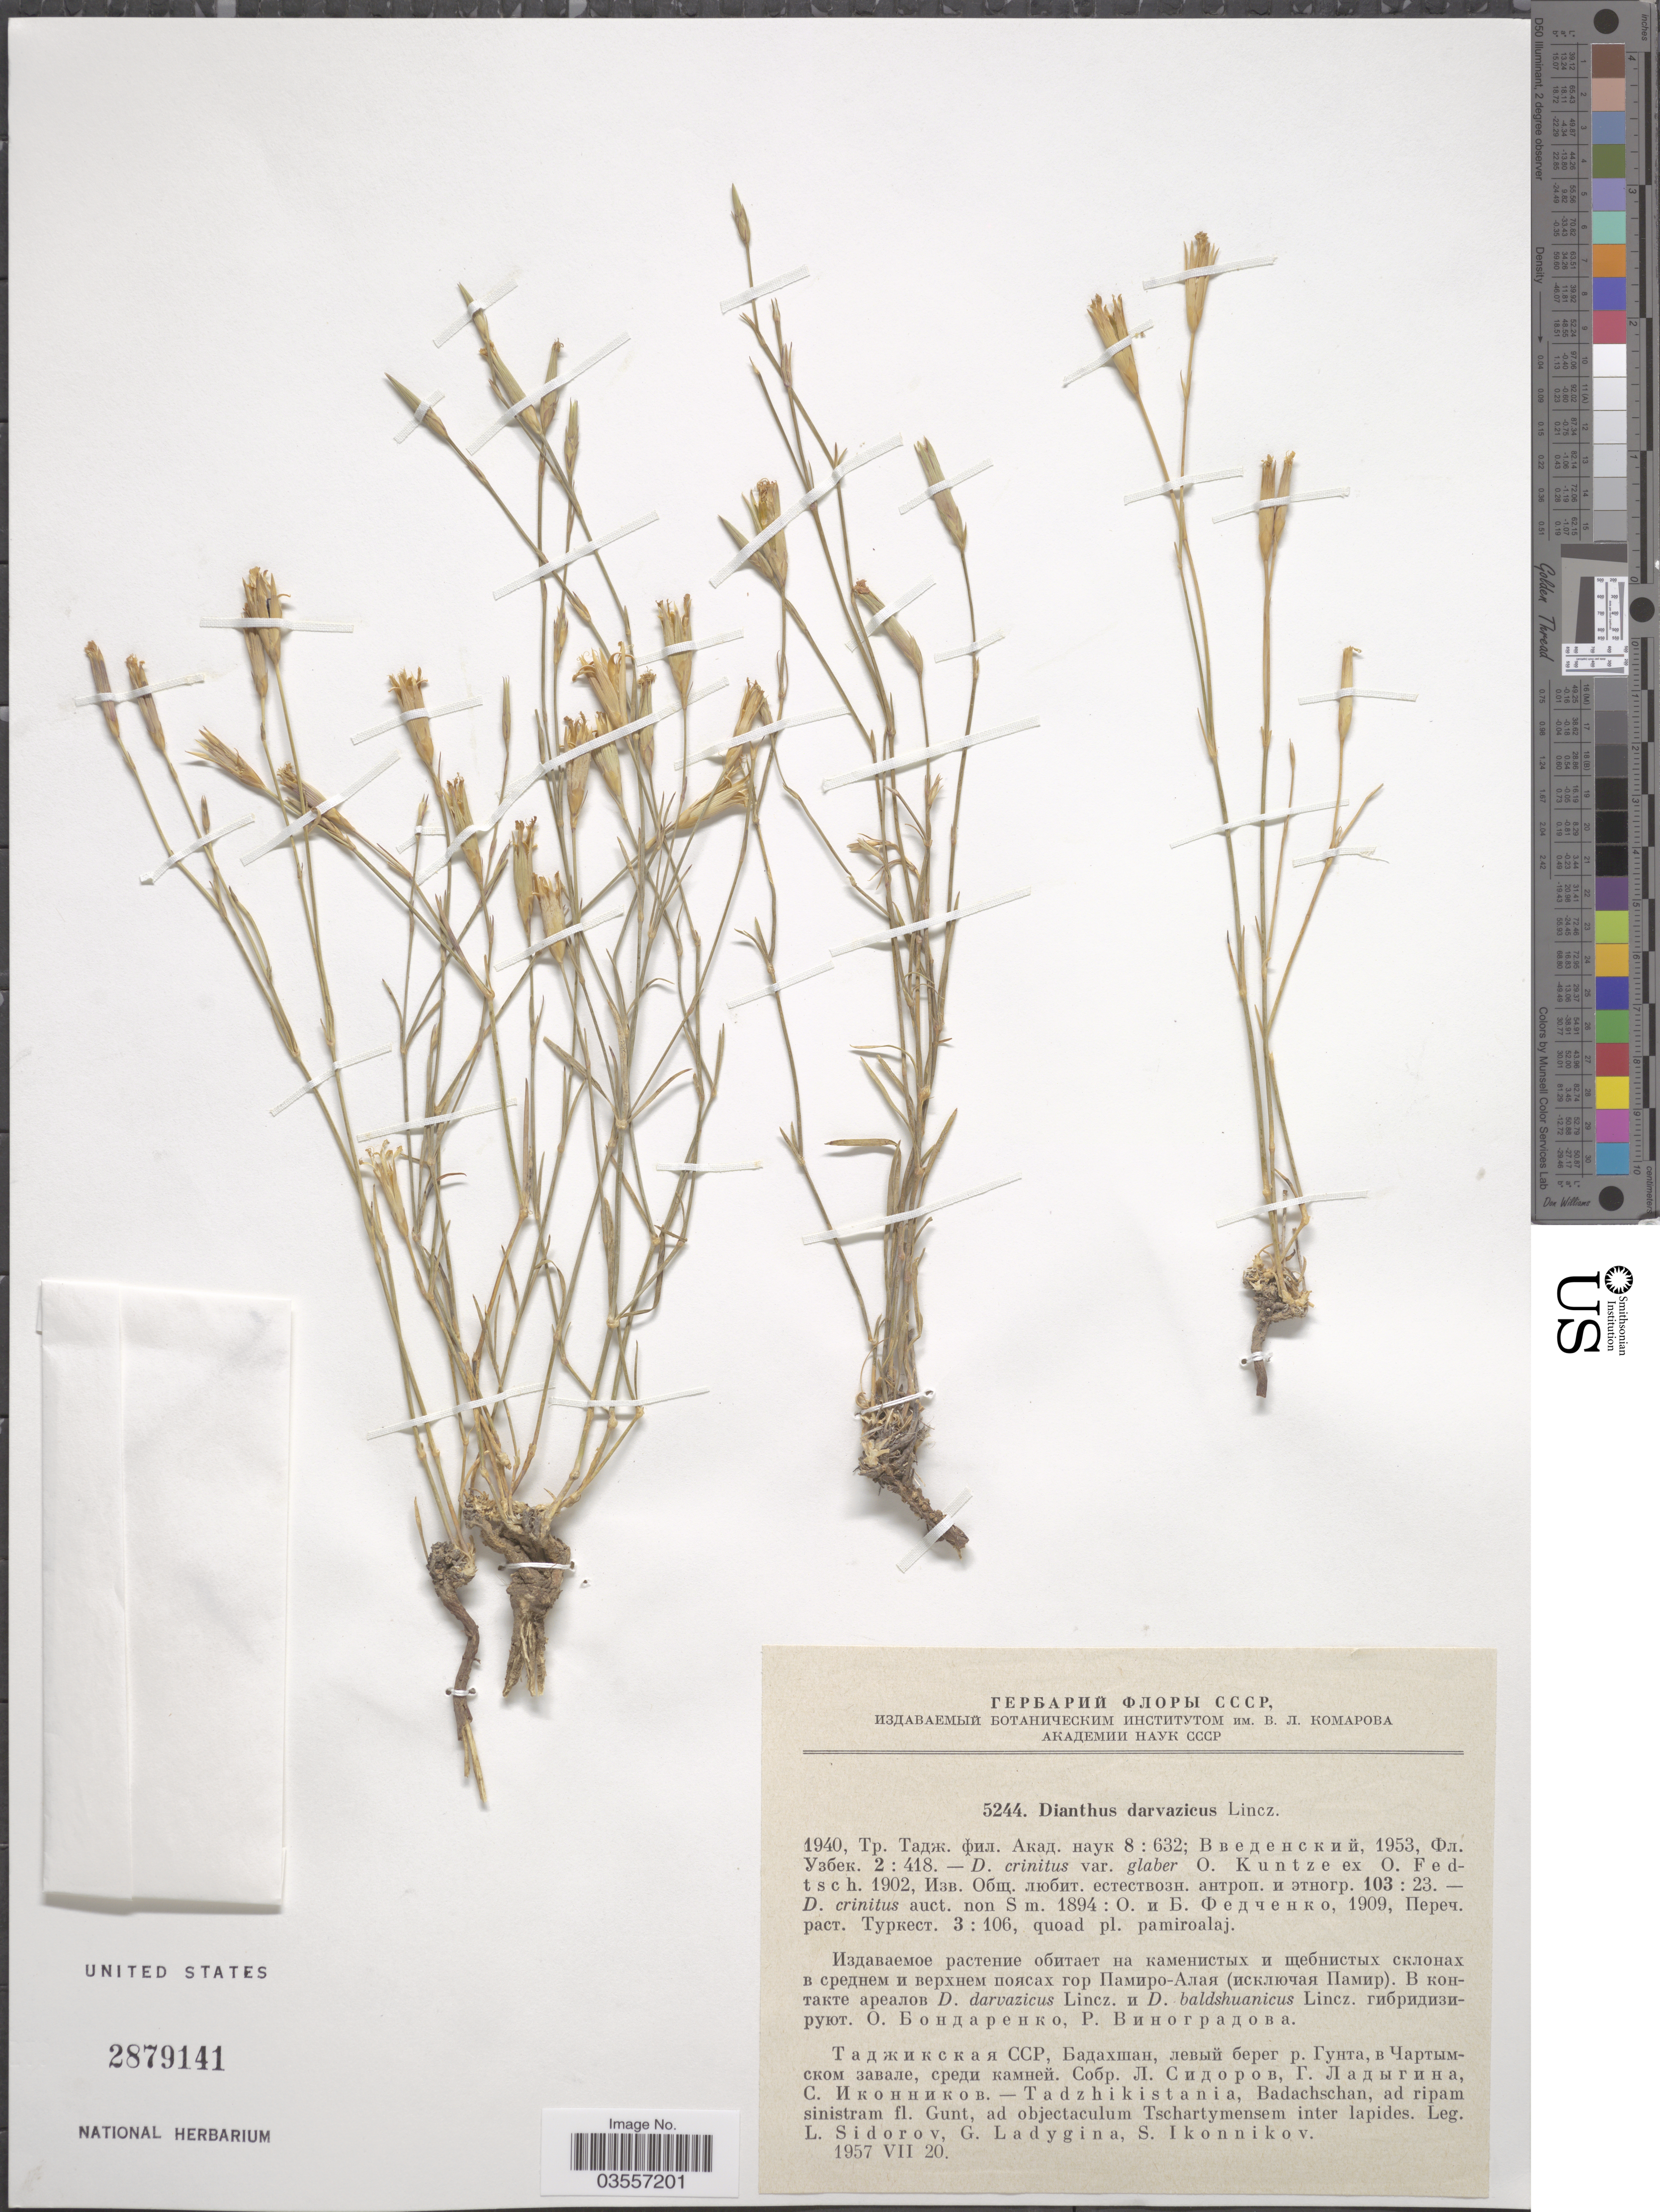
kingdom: Plantae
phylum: Tracheophyta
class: Magnoliopsida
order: Caryophyllales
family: Caryophyllaceae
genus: Dianthus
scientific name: Dianthus darvazicus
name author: Lincz.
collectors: L. Sidorov, G. Ladygina & S. Ikonnikov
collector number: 5244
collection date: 1957-07-20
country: Tajikistan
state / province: Gorno-Badakhstan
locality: Tadzhikistania, Badachschan, ad ripam sinistram fl. Gunt, ad objectaculum Tschartymensem inter lapides.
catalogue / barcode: US 2879141